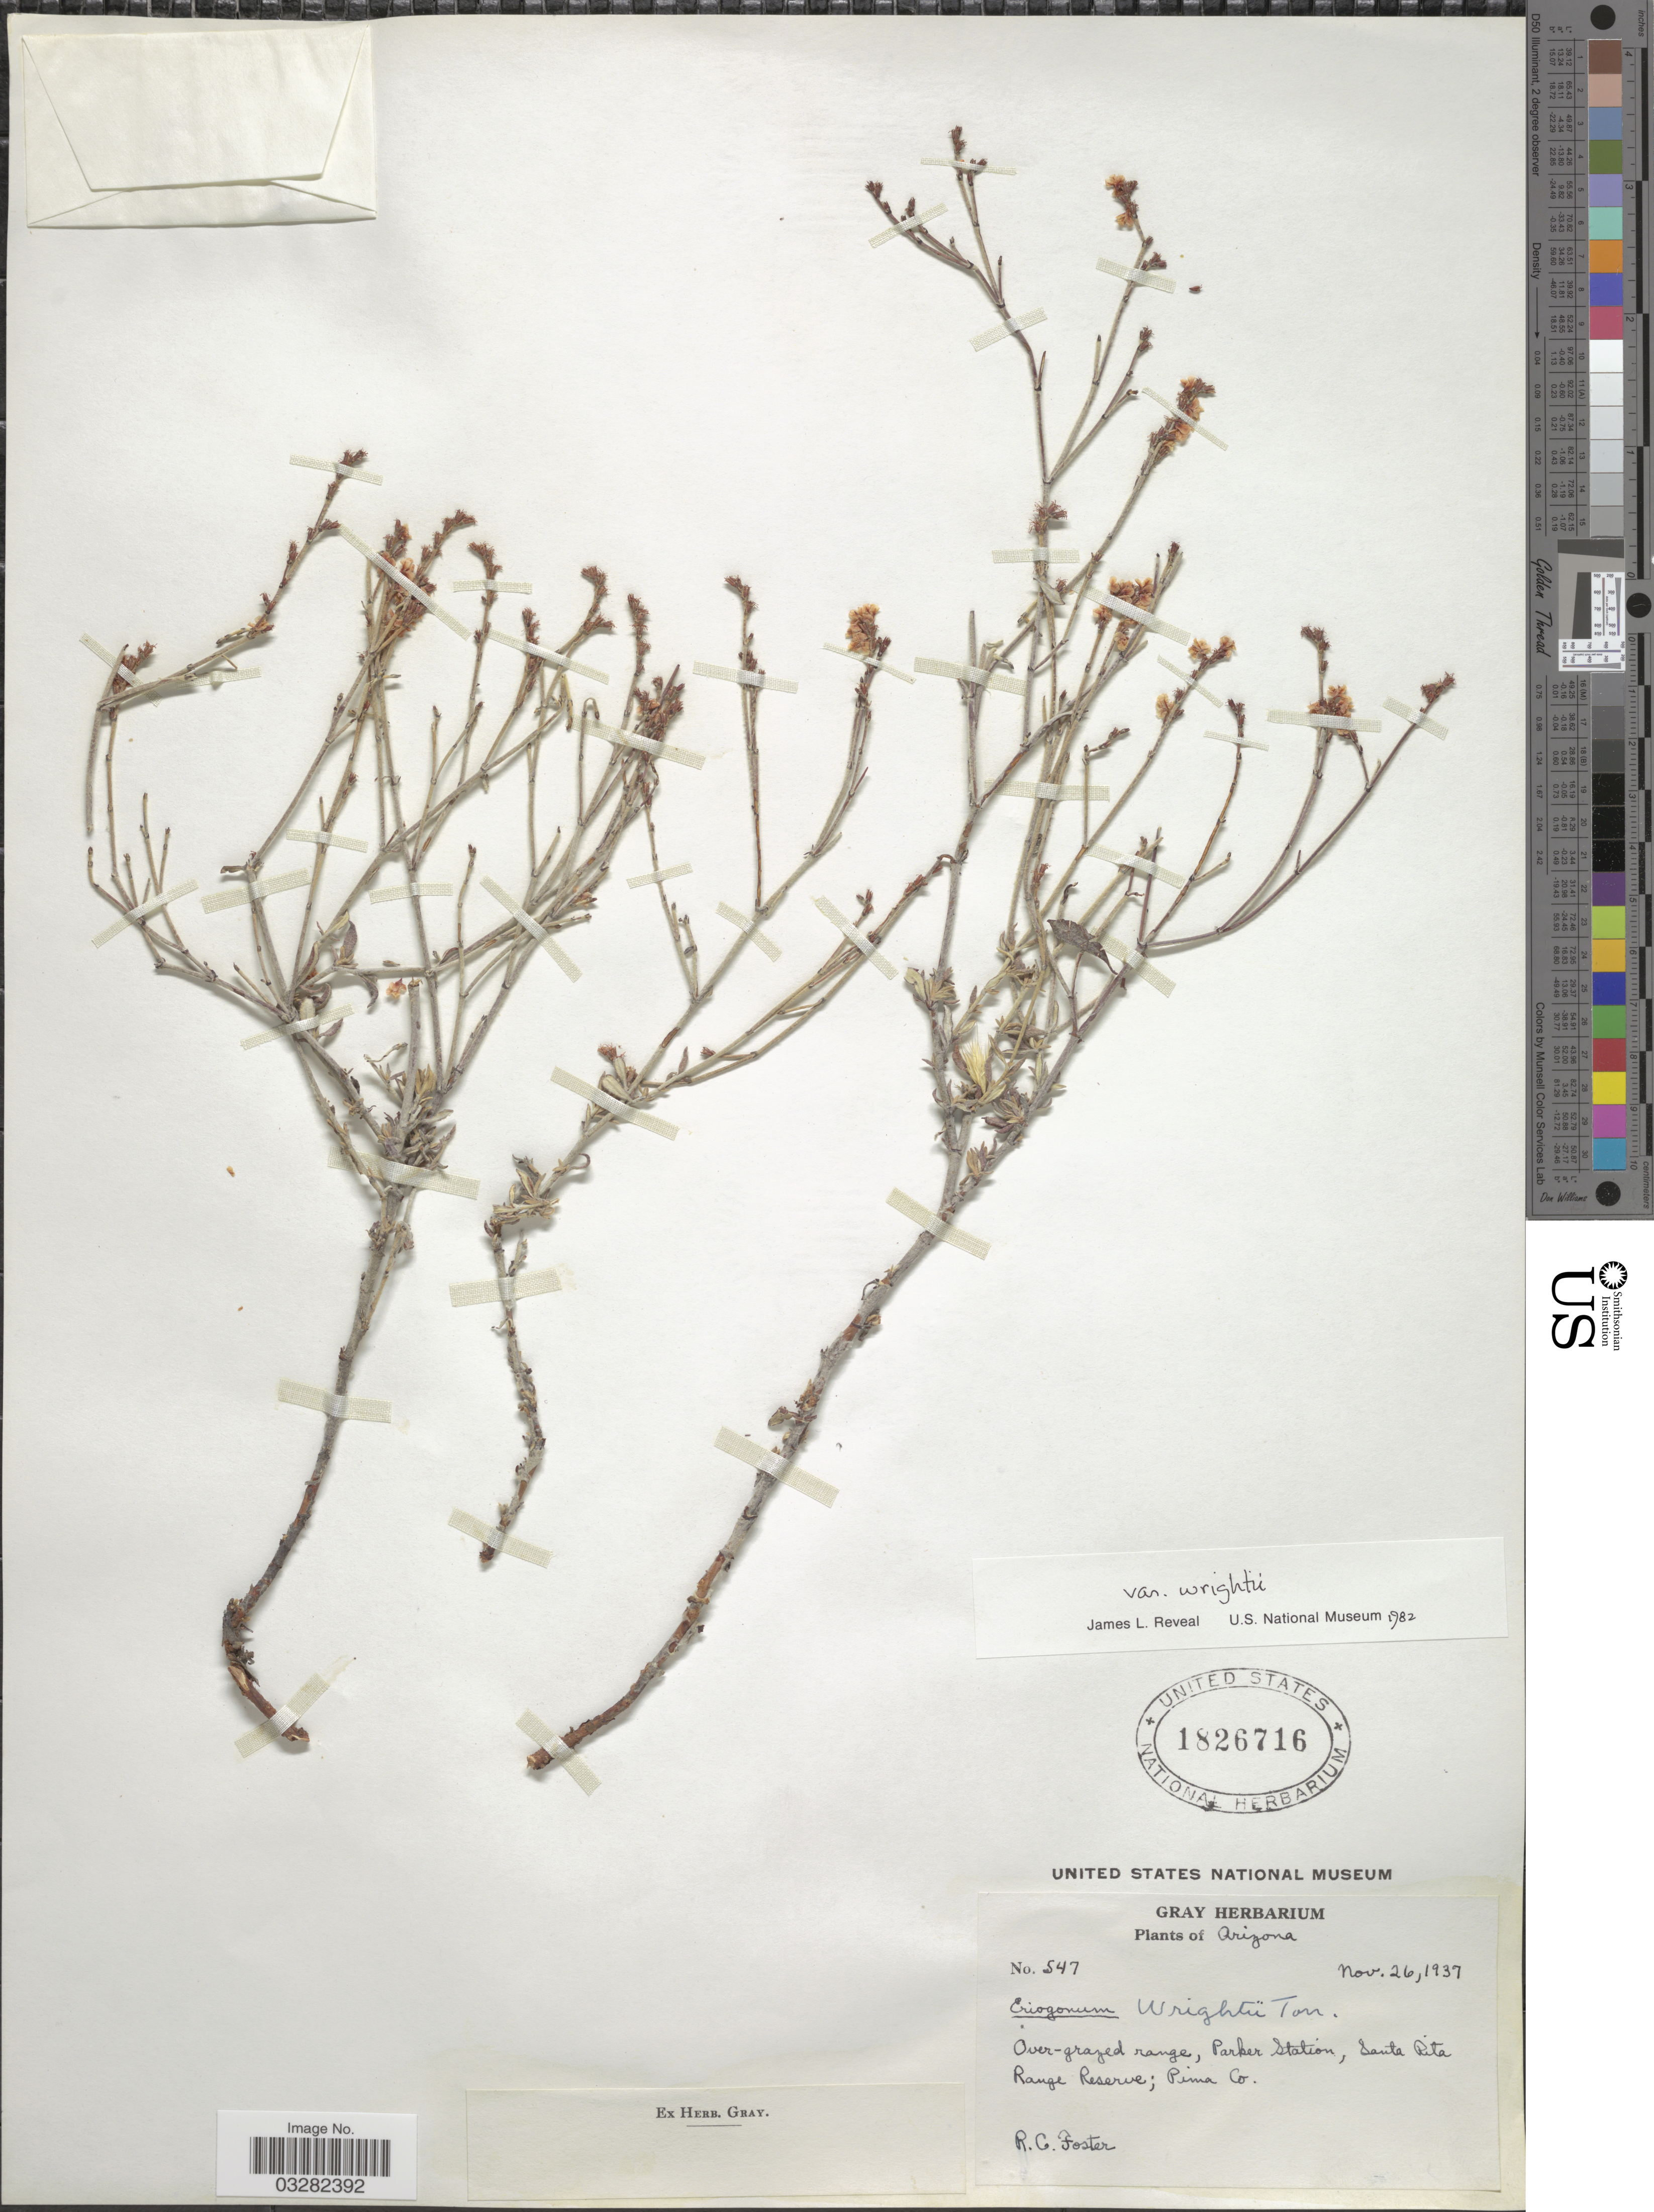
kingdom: Plantae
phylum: Tracheophyta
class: Magnoliopsida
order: Caryophyllales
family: Polygonaceae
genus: Eriogonum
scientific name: Eriogonum wrightii var. wrightii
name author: Torr. ex Benth.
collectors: R. C. Foster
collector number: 547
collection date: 1937-11-26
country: United States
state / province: Arizona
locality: Parker Station, Santa Rita Range Reserve; Pima Co.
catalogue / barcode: US 1826716